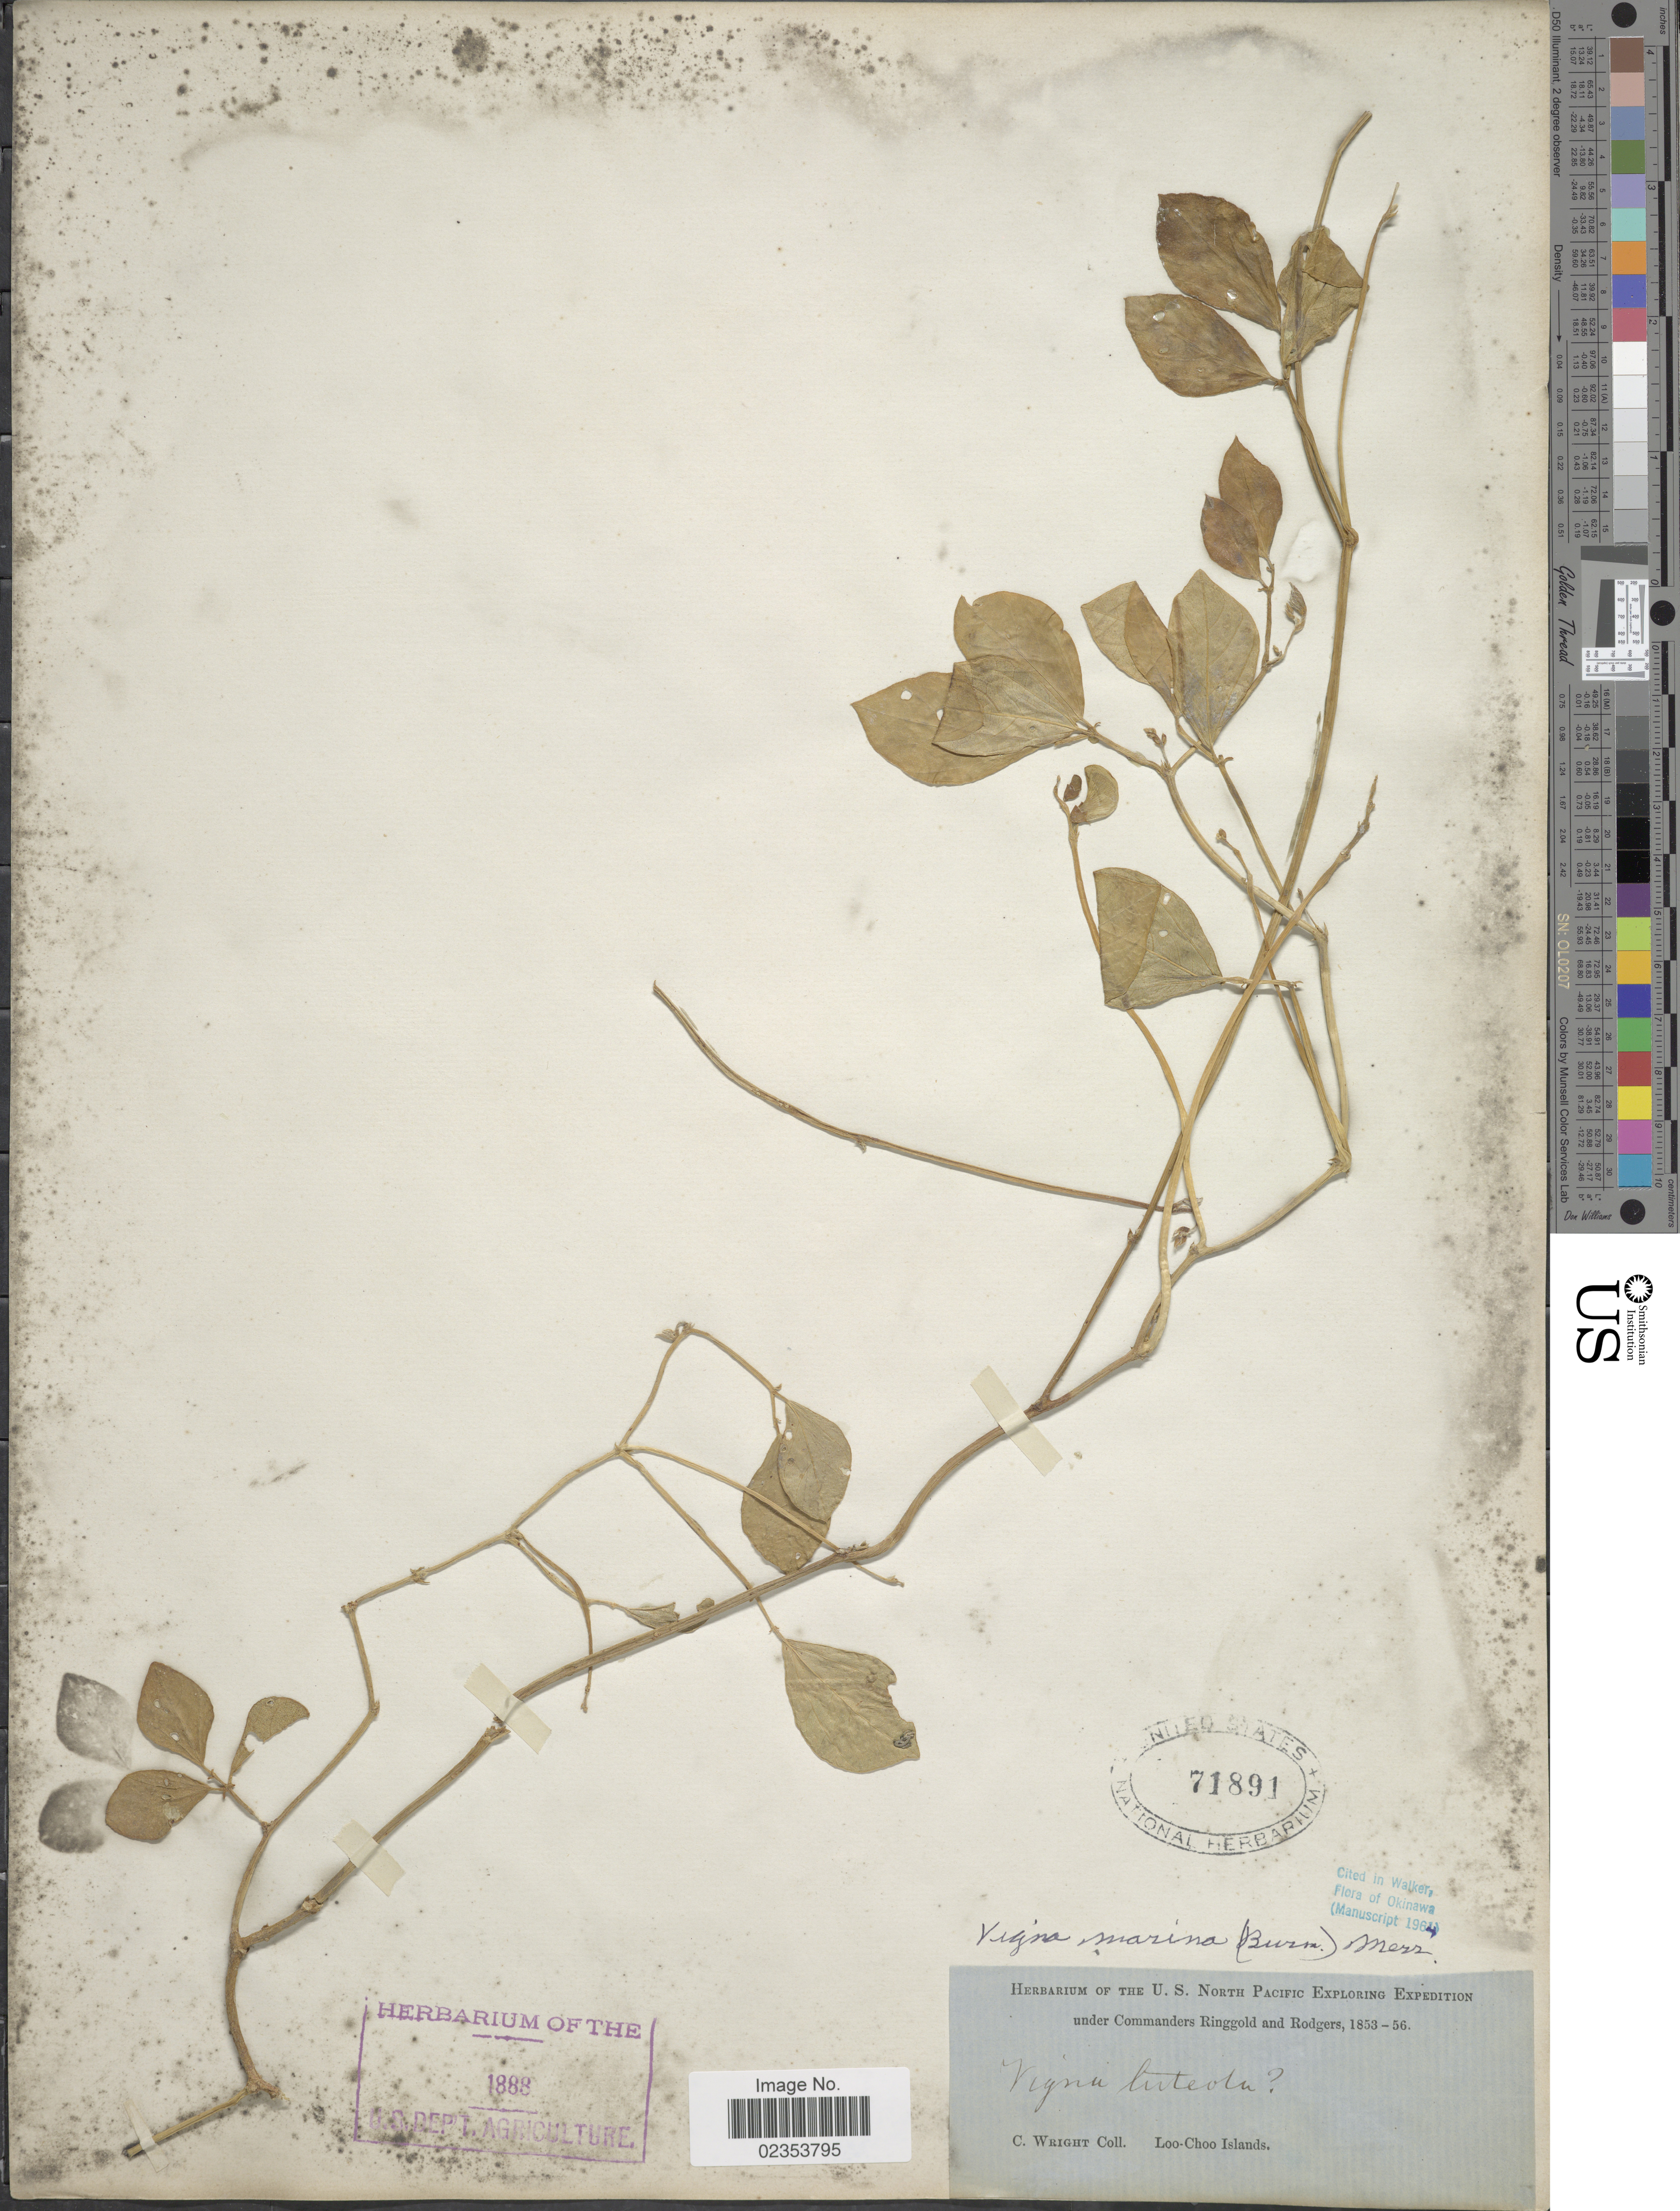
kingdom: Plantae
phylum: Tracheophyta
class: Magnoliopsida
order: Fabales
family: Fabaceae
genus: Vigna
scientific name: Vigna marina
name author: (Burm.) Merr.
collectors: C. Wright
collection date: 1853/1856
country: Japan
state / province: Okinawa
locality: Loo-Choo Islands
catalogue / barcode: US 71891